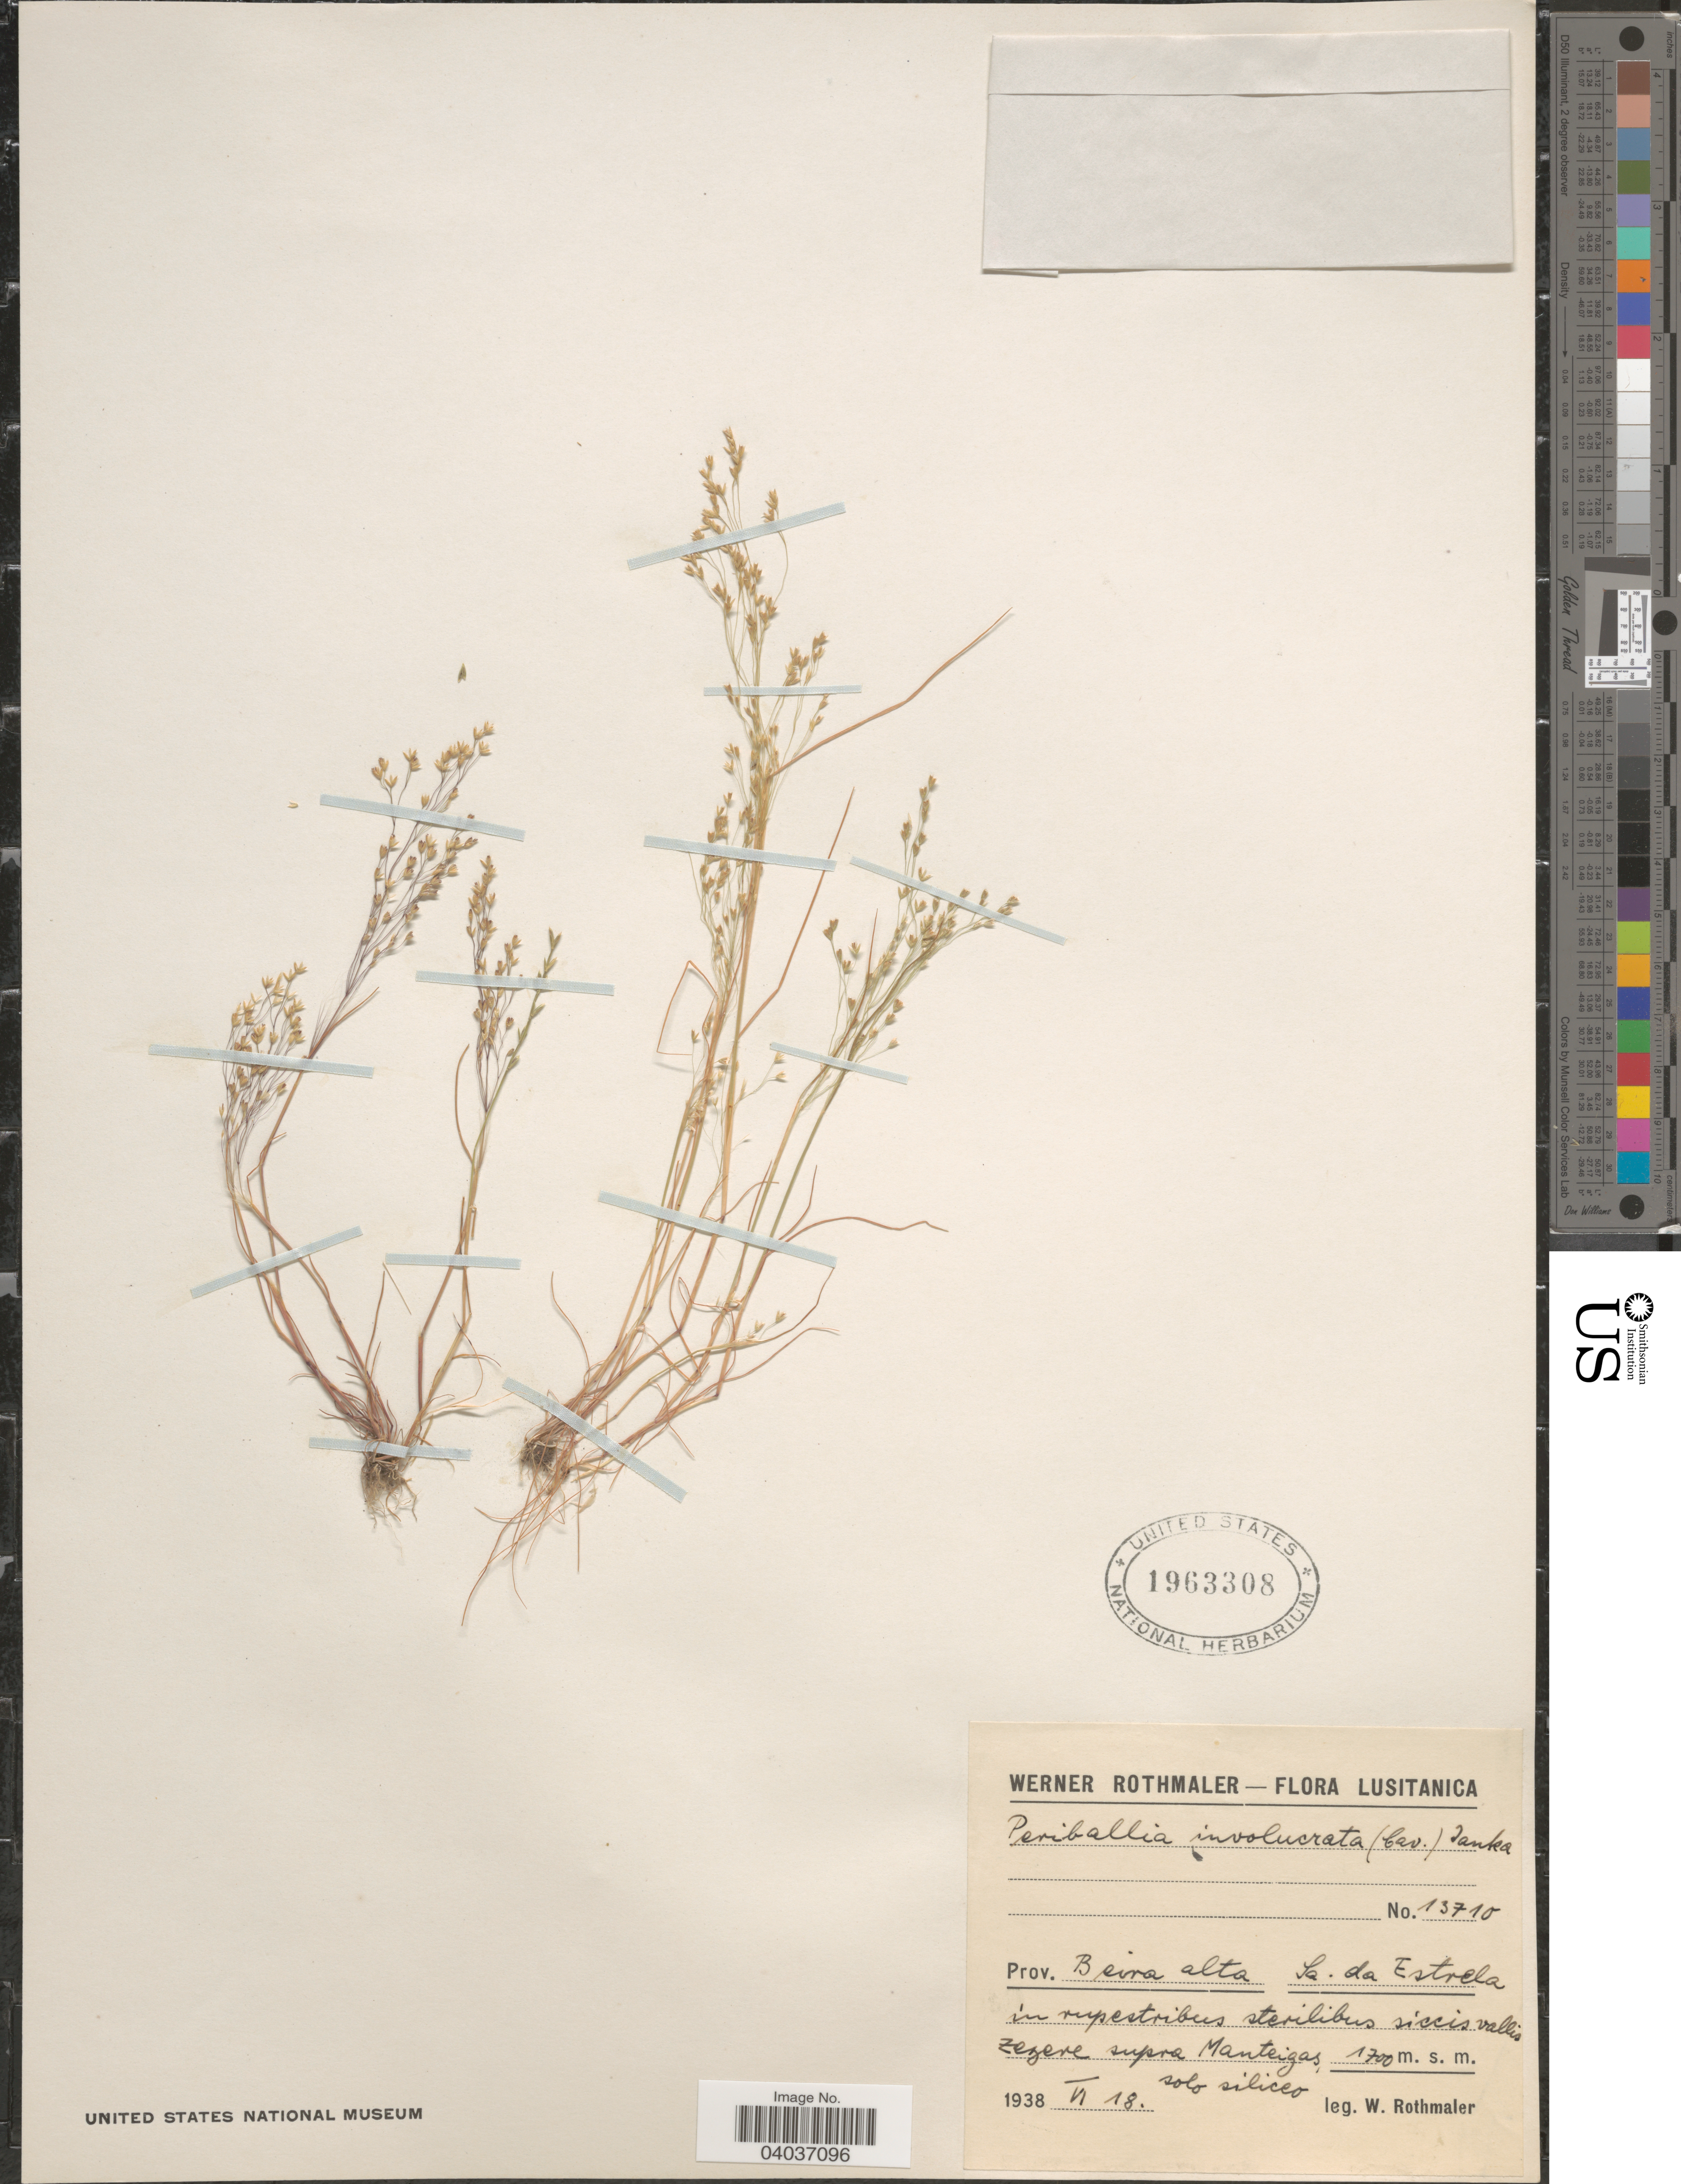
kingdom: Plantae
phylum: Tracheophyta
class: Liliopsida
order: Poales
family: Poaceae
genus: Periballia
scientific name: Periballia involucrata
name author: Janka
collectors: W. Rothmaler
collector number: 13710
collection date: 1938-06-18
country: Portugal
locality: Lusitanica. Prov. Beira alta Sa. da Estrella in rupestribus sterilibus siccis vallis zegere supra Manteigas.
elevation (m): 1700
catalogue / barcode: US 1963308